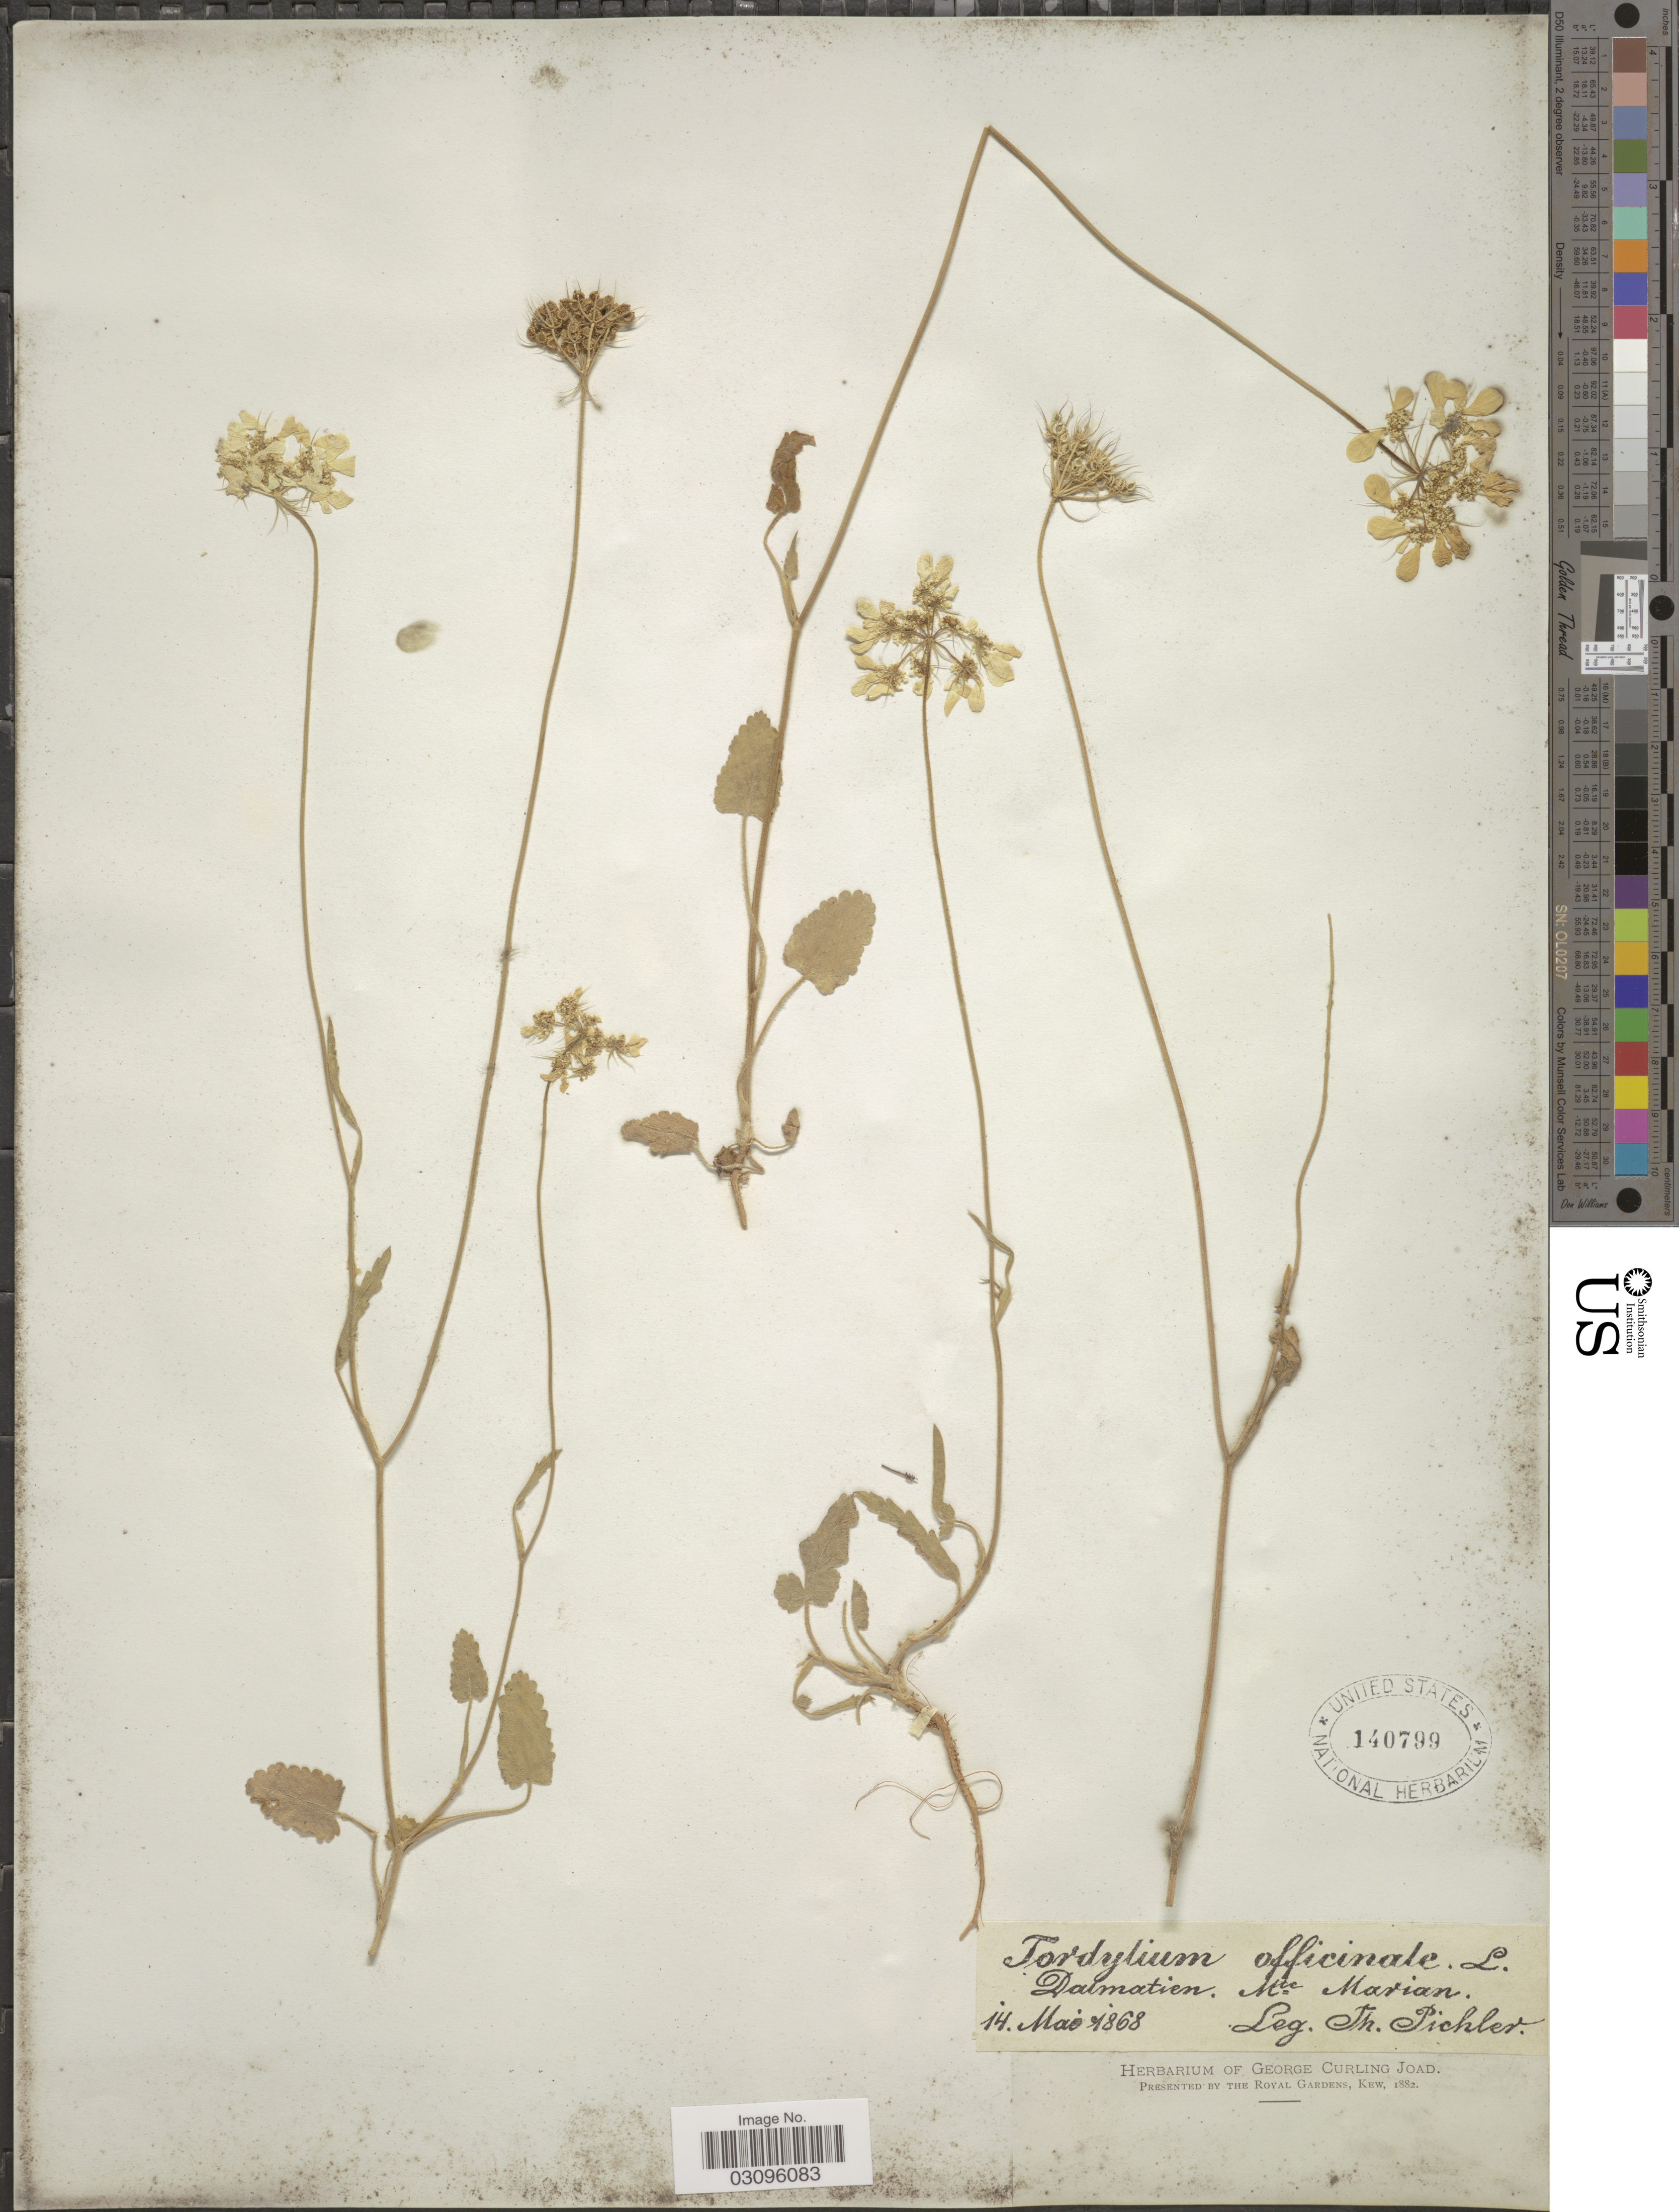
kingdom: Plantae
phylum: Tracheophyta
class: Magnoliopsida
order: Apiales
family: Apiaceae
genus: Tordylium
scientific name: Tordylium officinale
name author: L.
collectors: T. Pichler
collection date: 1868-05-14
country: Croatia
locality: Dalmatien. Mte Marian.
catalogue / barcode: US 140799